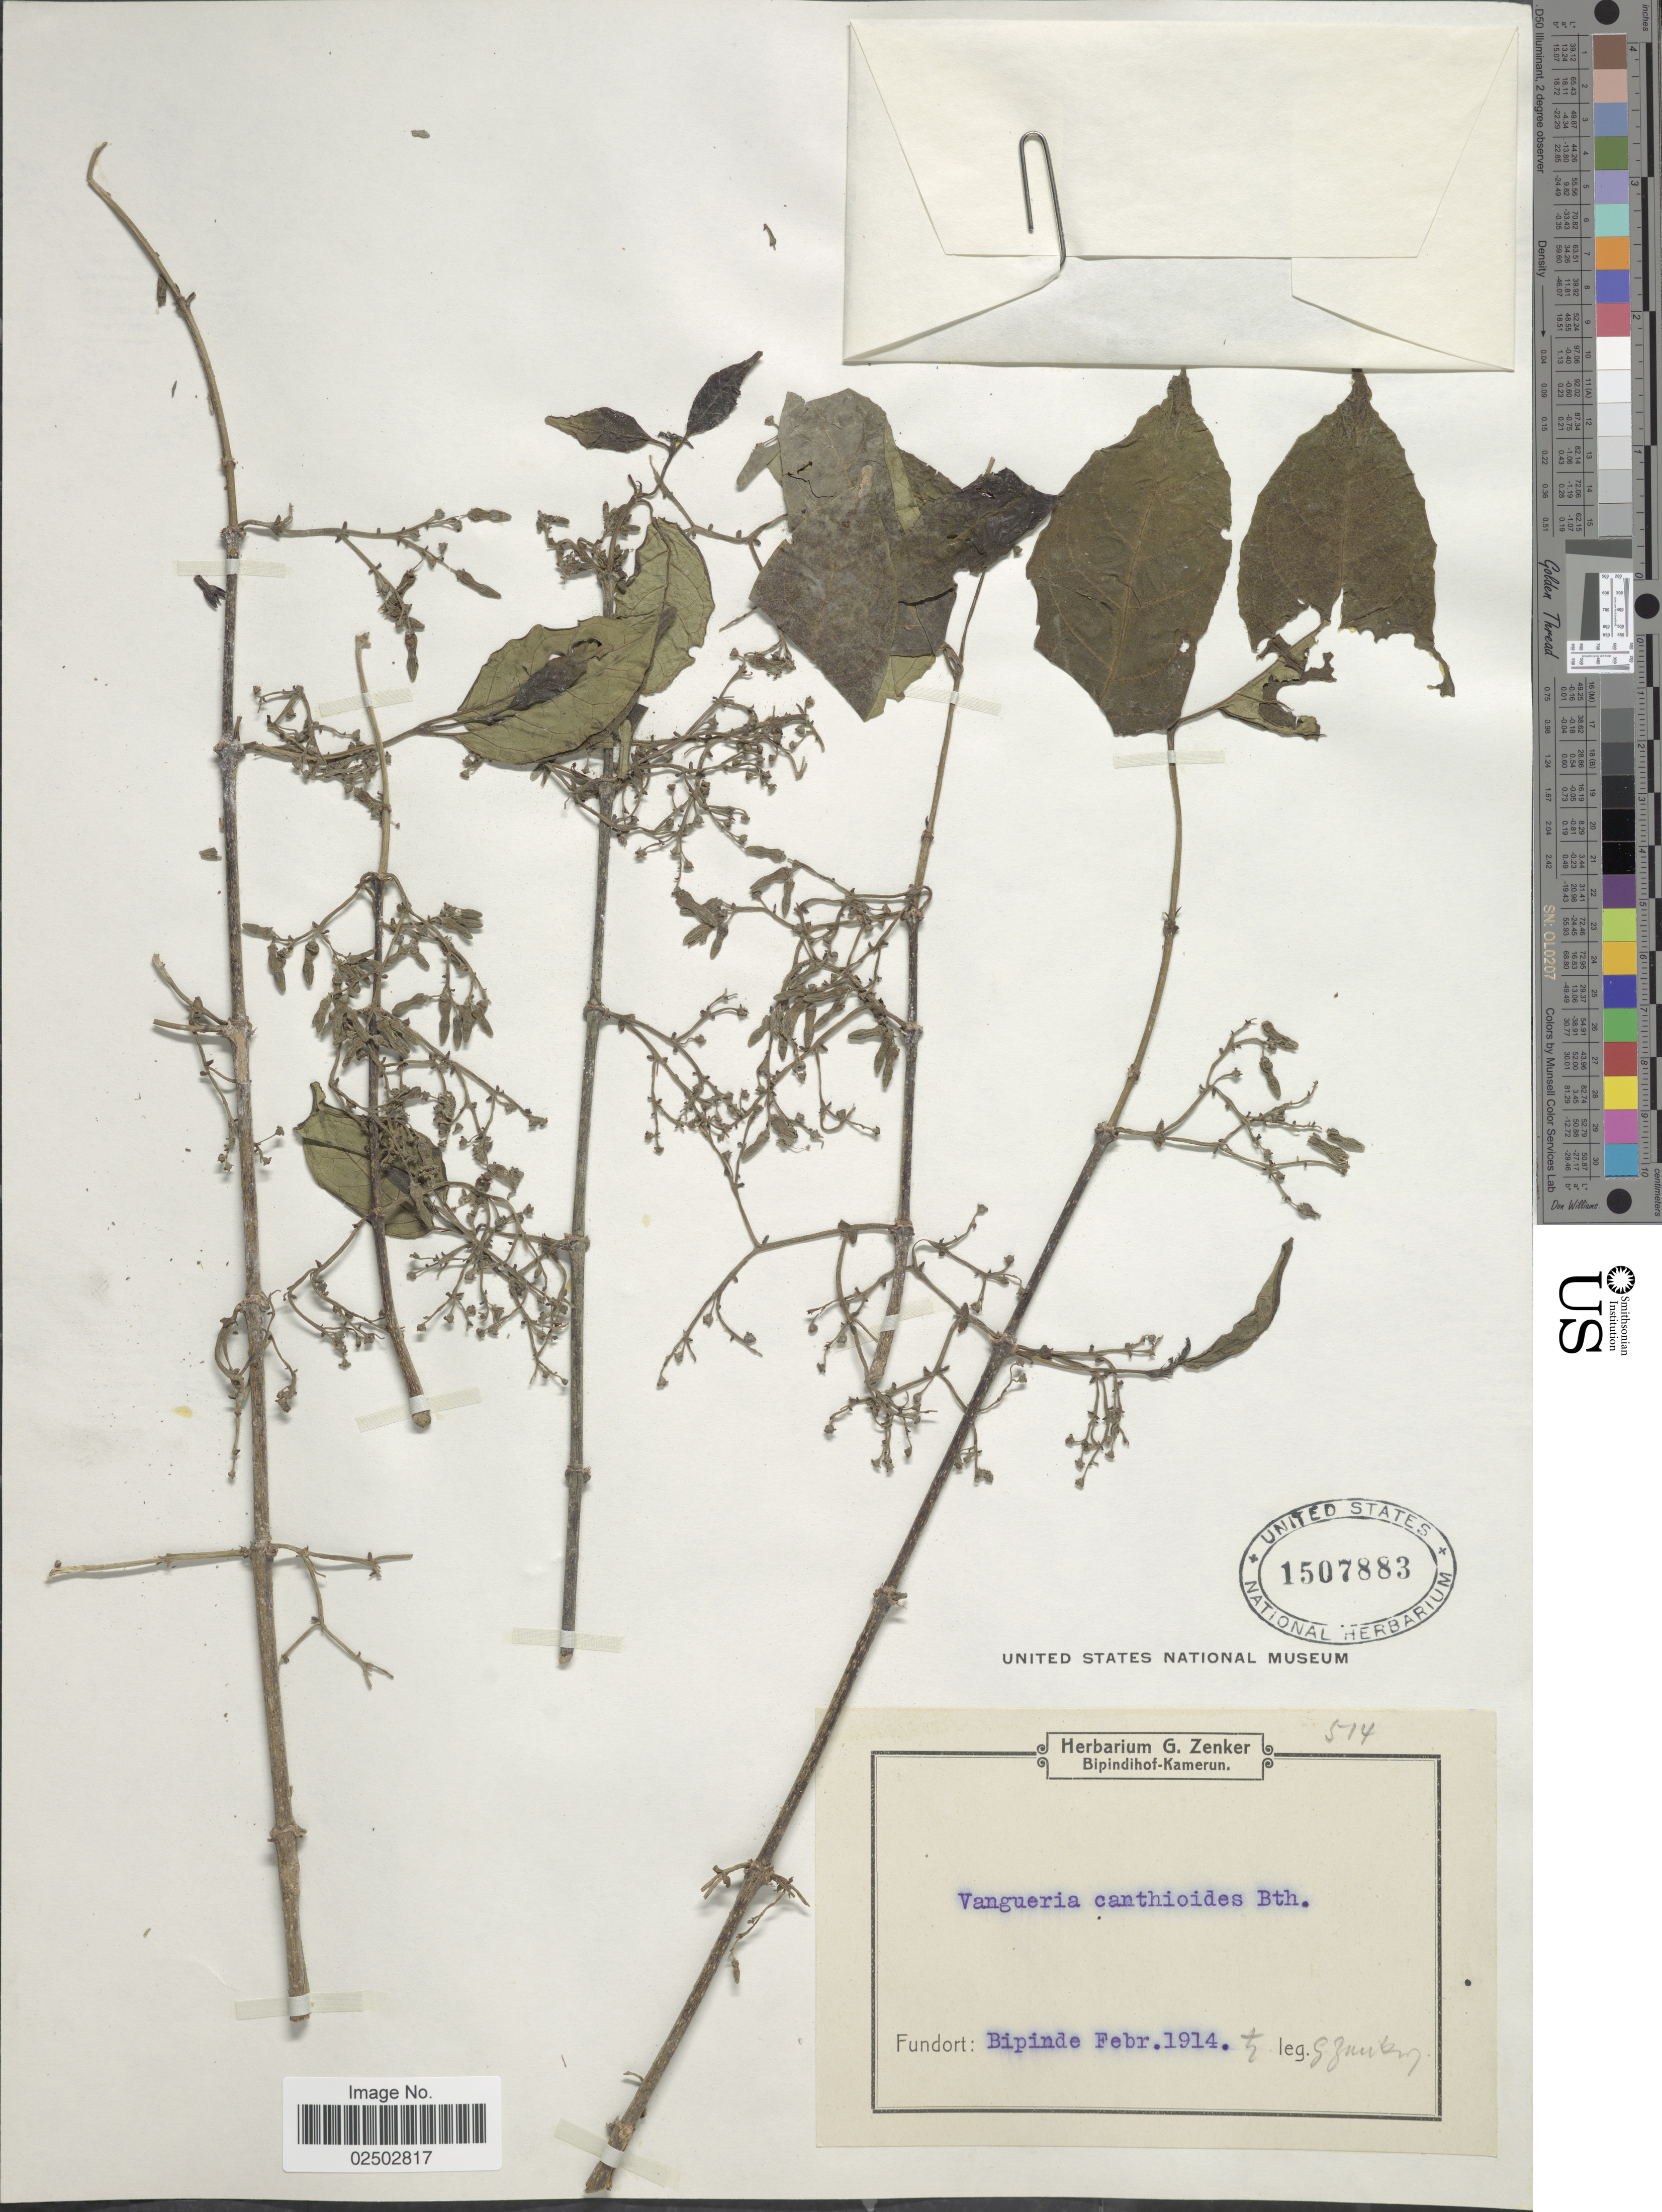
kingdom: Plantae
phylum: Tracheophyta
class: Magnoliopsida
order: Gentianales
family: Rubiaceae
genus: Rytigynia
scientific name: Rytigynia canthioides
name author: (Benth.) Robyns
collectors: G. A. Zenker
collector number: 514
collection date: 1914-02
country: Cameroon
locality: Bipinde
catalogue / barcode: US 1507883